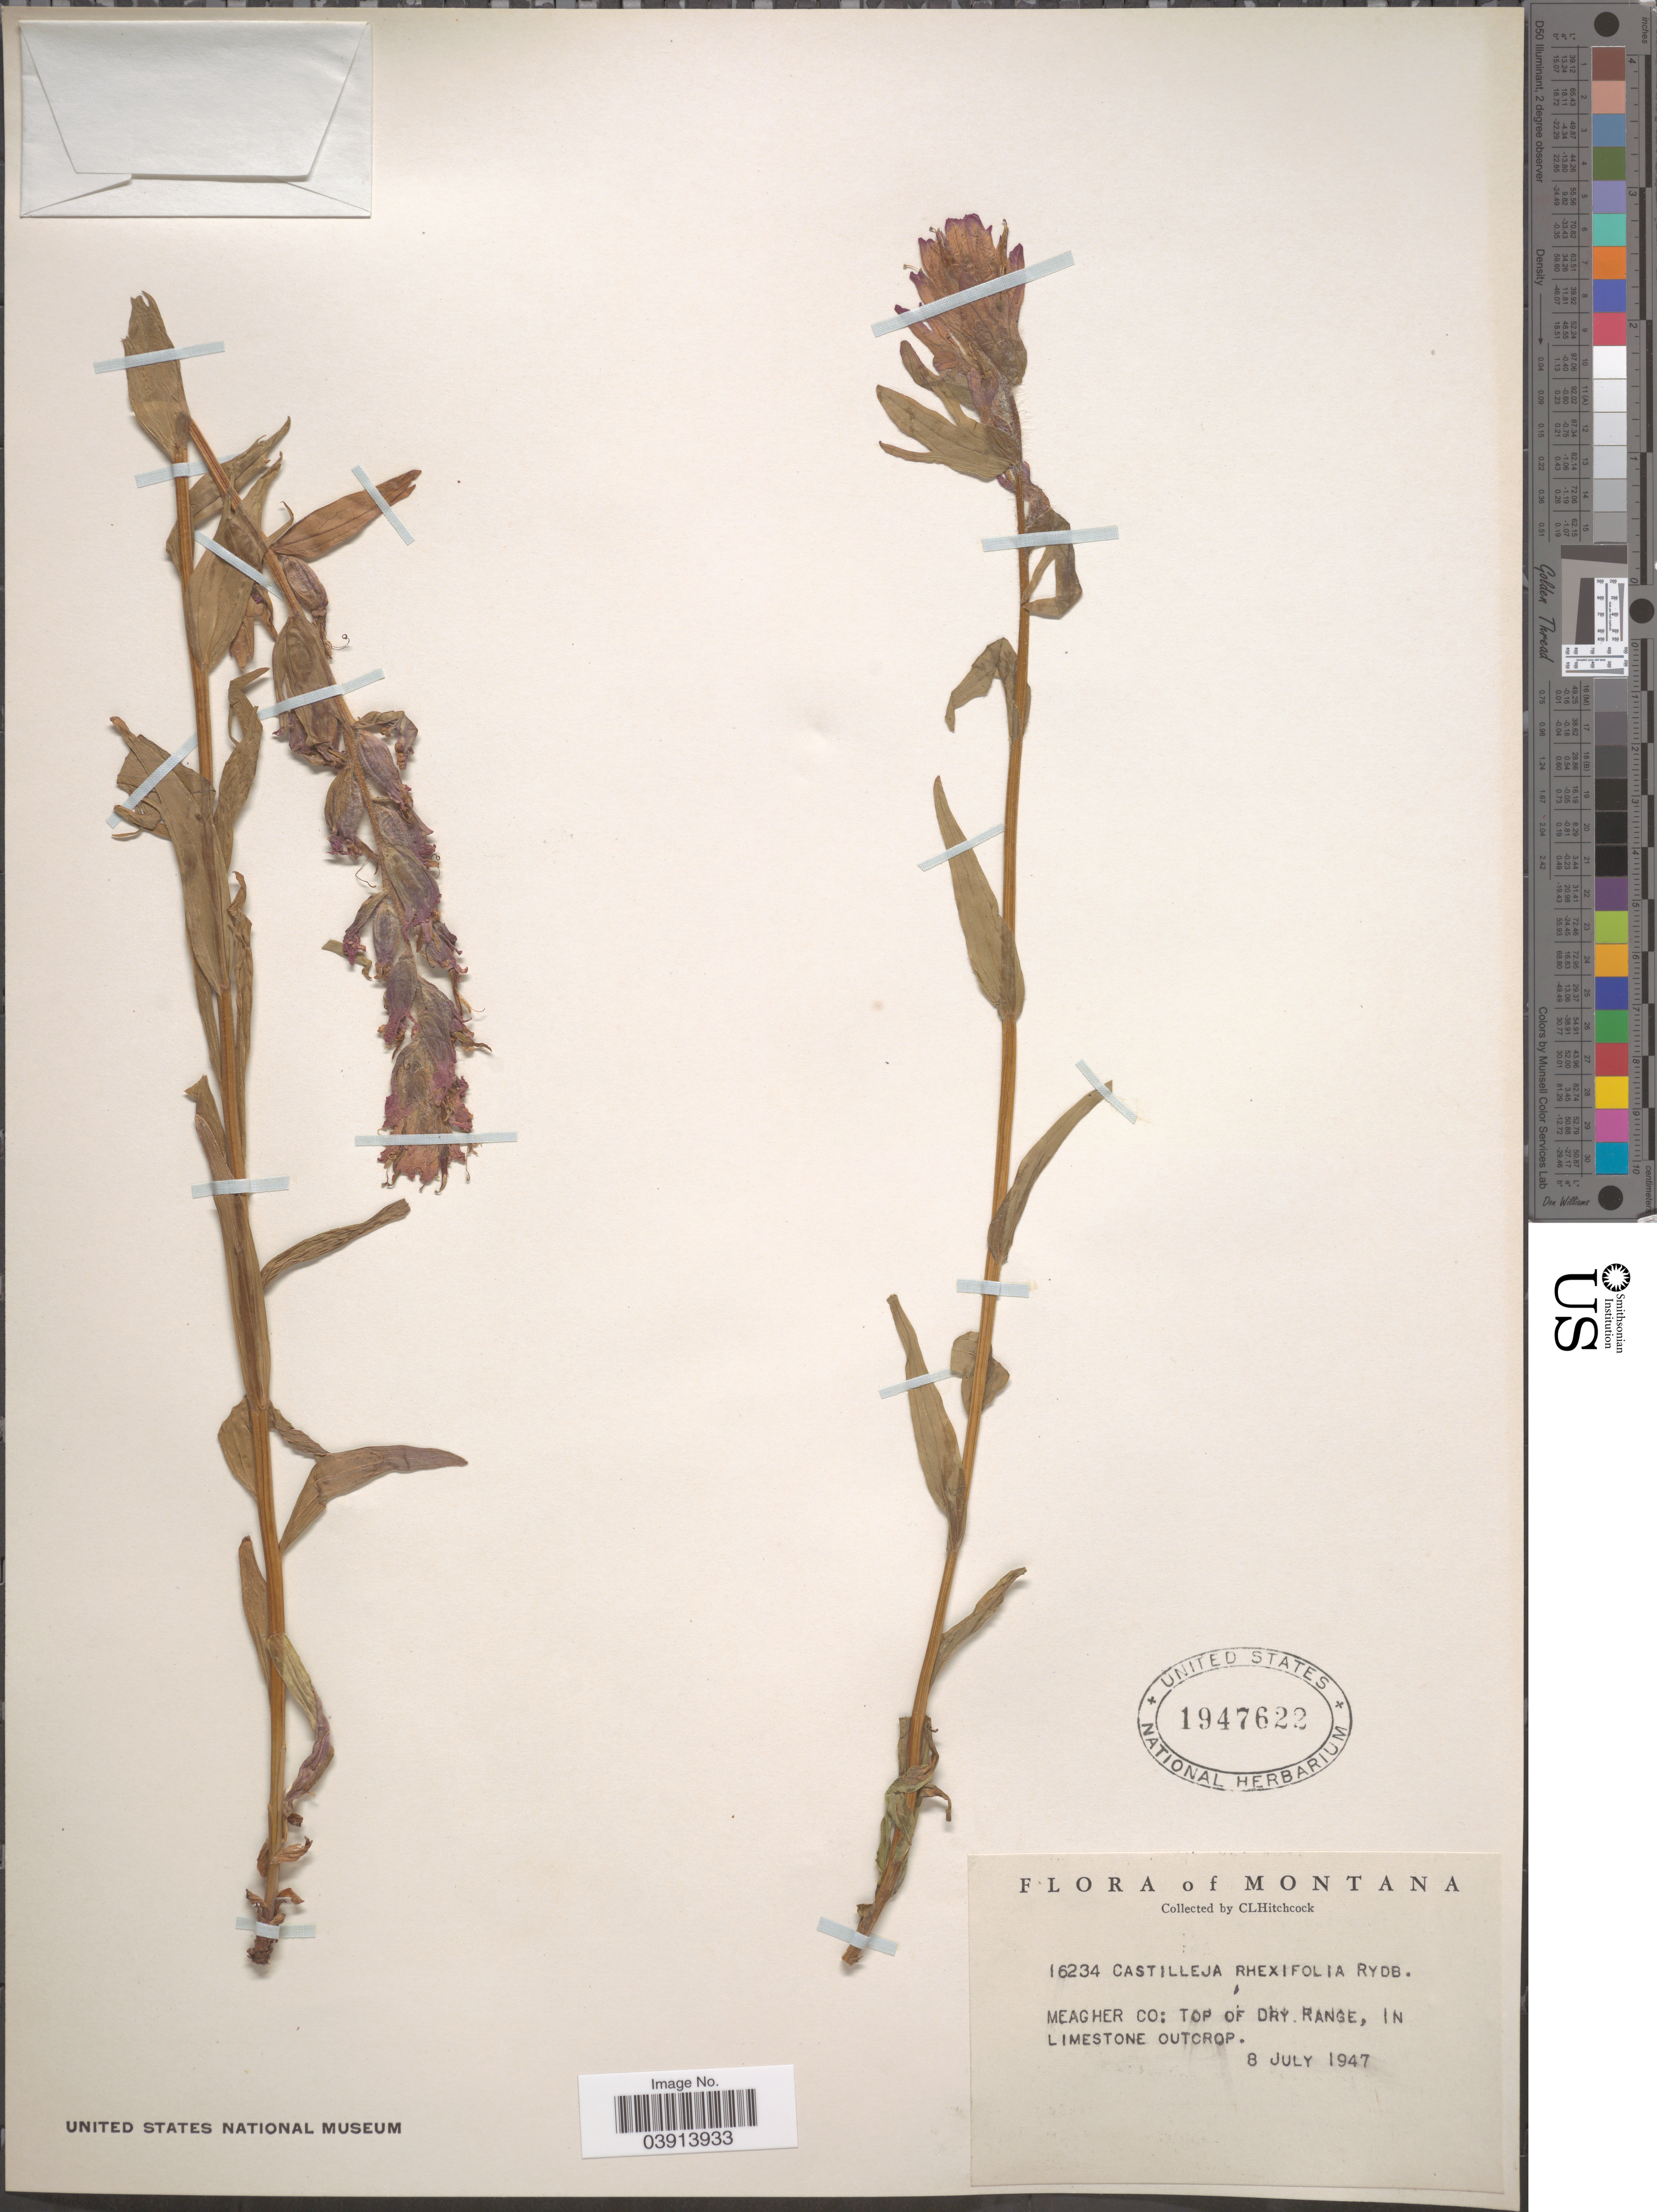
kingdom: Plantae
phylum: Tracheophyta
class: Magnoliopsida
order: Lamiales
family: Orobanchaceae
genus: Castilleja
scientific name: Castilleja rhexiifolia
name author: Rydb.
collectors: C. L. Hitchcock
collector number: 16234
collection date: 1947-07-08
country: United States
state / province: Montana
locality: Meagher Co: Top of Dry Range.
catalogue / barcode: US 1947622